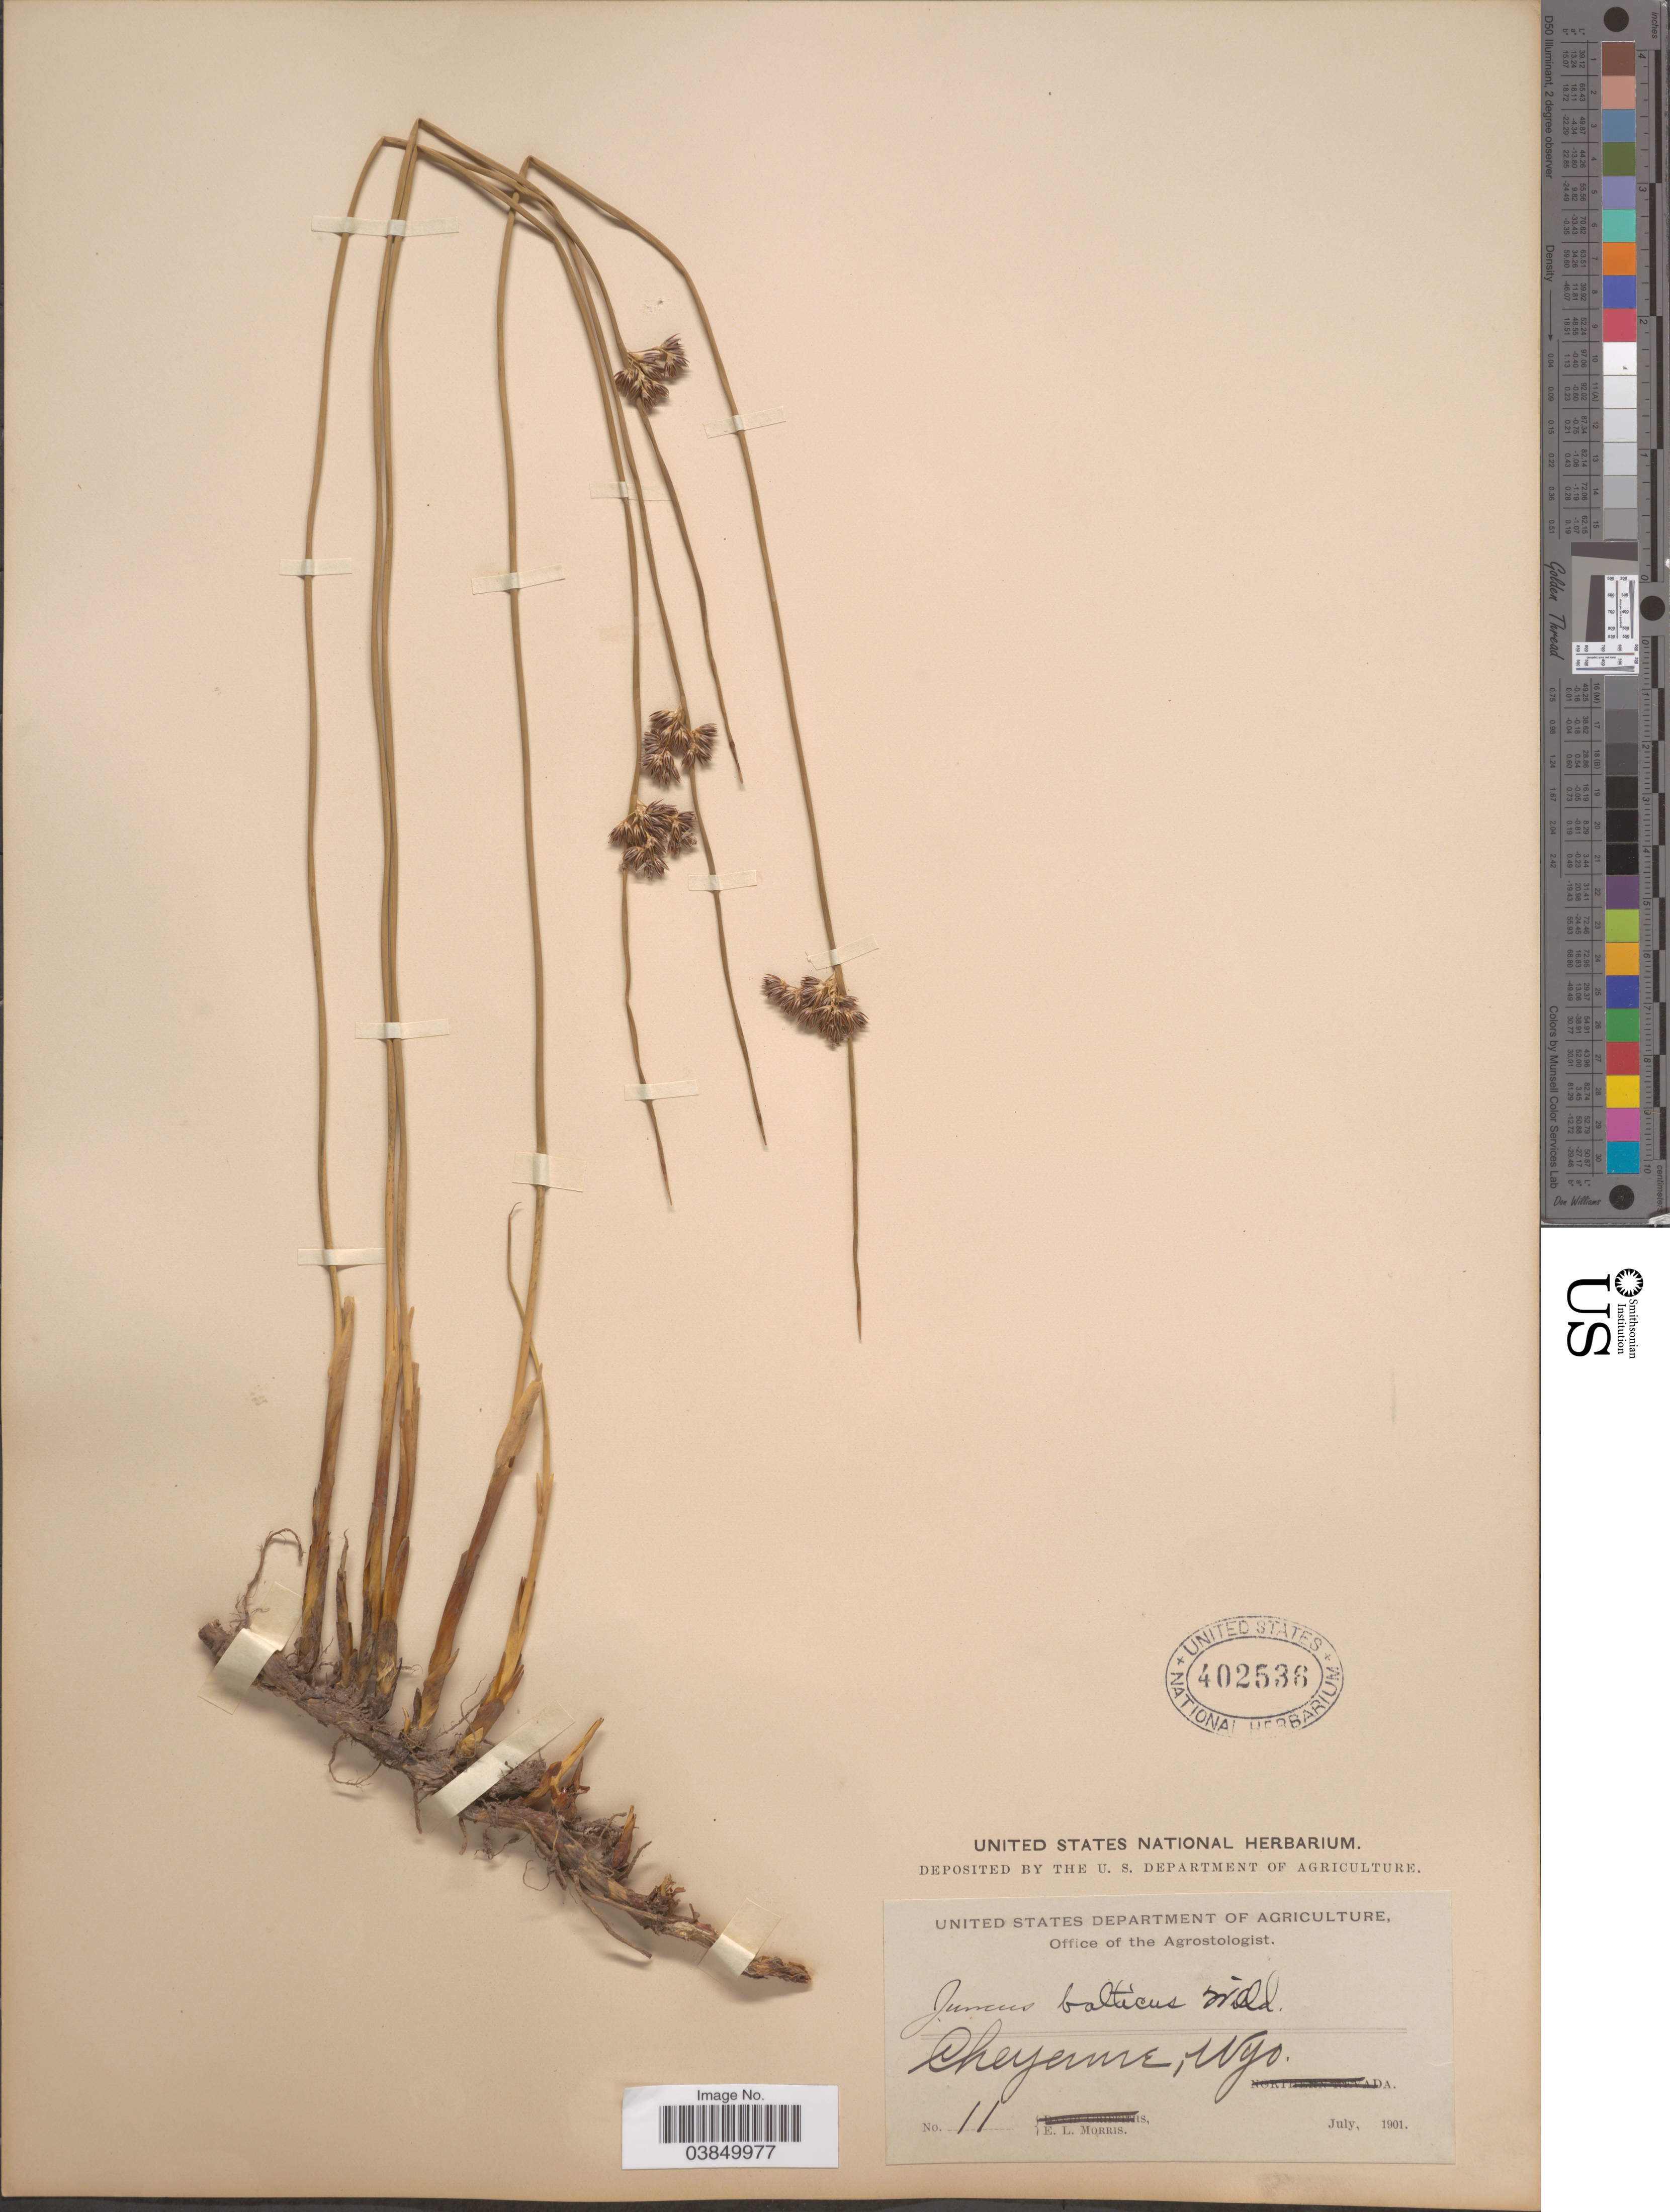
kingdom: Plantae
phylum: Tracheophyta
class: Liliopsida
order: Poales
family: Juncaceae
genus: Juncus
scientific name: Juncus balticus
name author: Willd.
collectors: E. Morris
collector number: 11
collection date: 1901-07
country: United States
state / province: Wyoming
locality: Cheyenne.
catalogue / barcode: US 402536